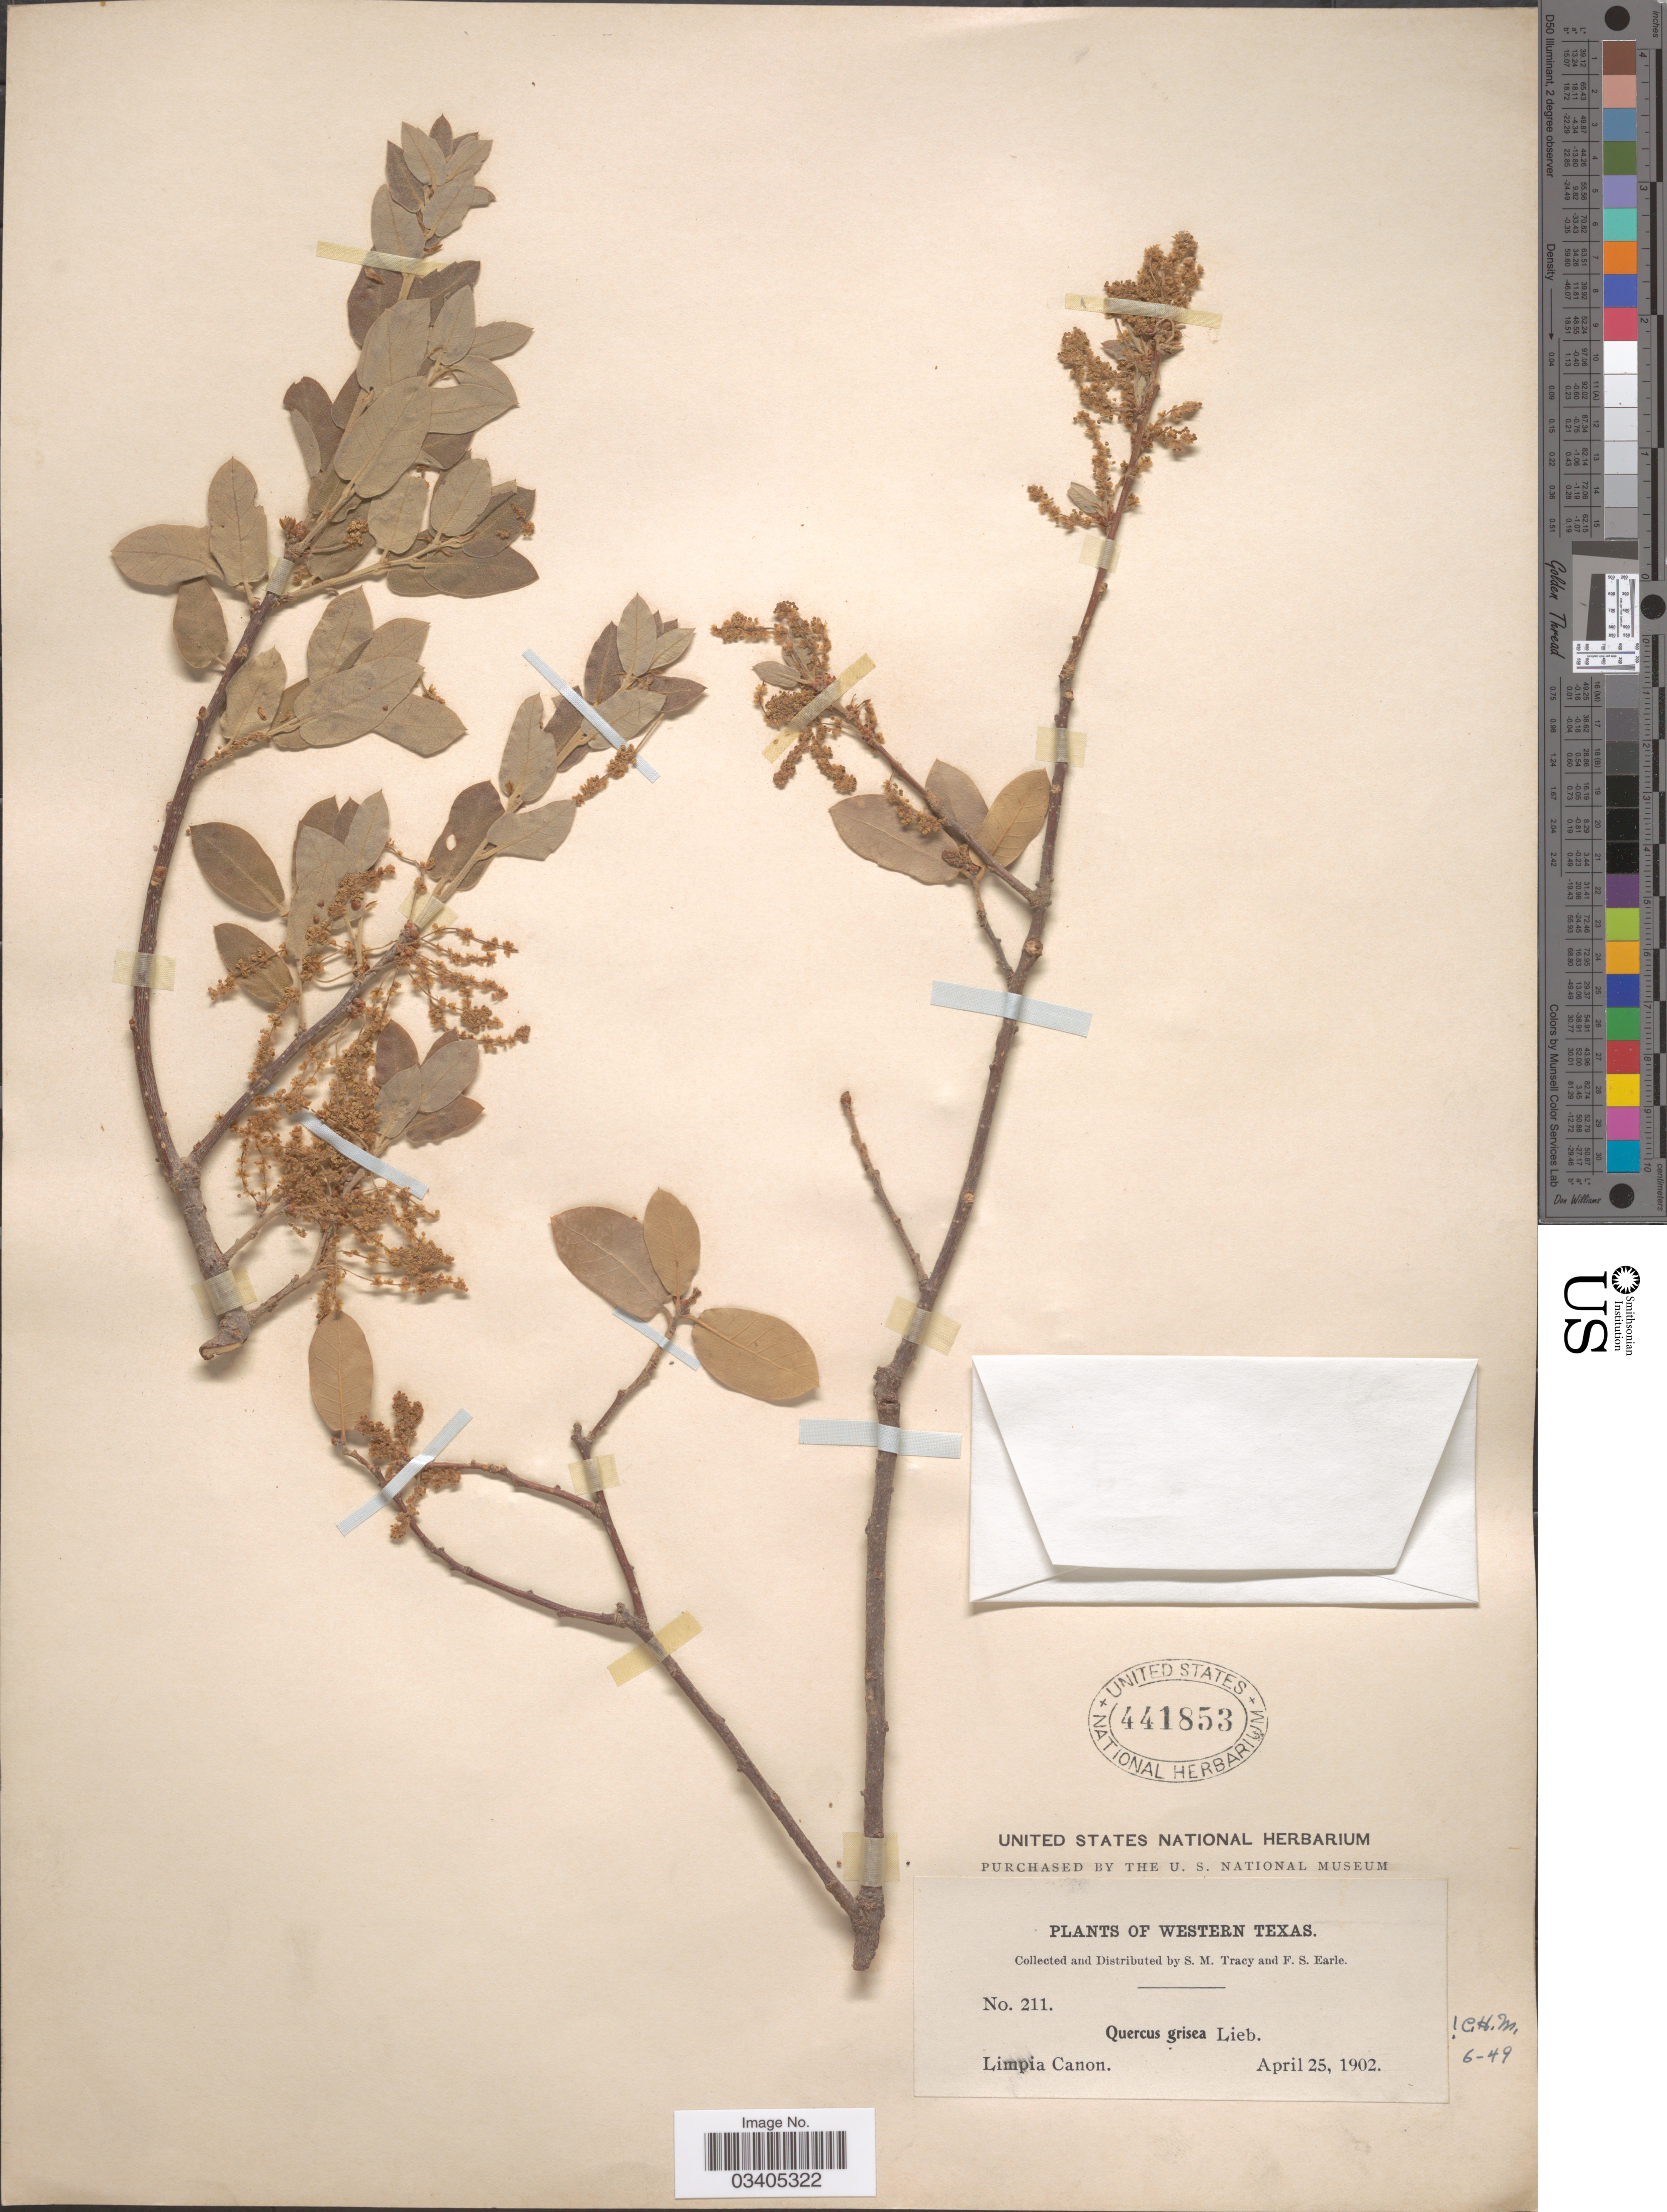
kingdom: Plantae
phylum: Tracheophyta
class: Magnoliopsida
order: Fagales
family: Fagaceae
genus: Quercus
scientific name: Quercus grisea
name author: Liebm.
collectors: S. M. Tracy & F. S. Earle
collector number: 211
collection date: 1902-04-25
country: United States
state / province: Texas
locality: Western Texas. Limpia Canon.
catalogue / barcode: US 441853